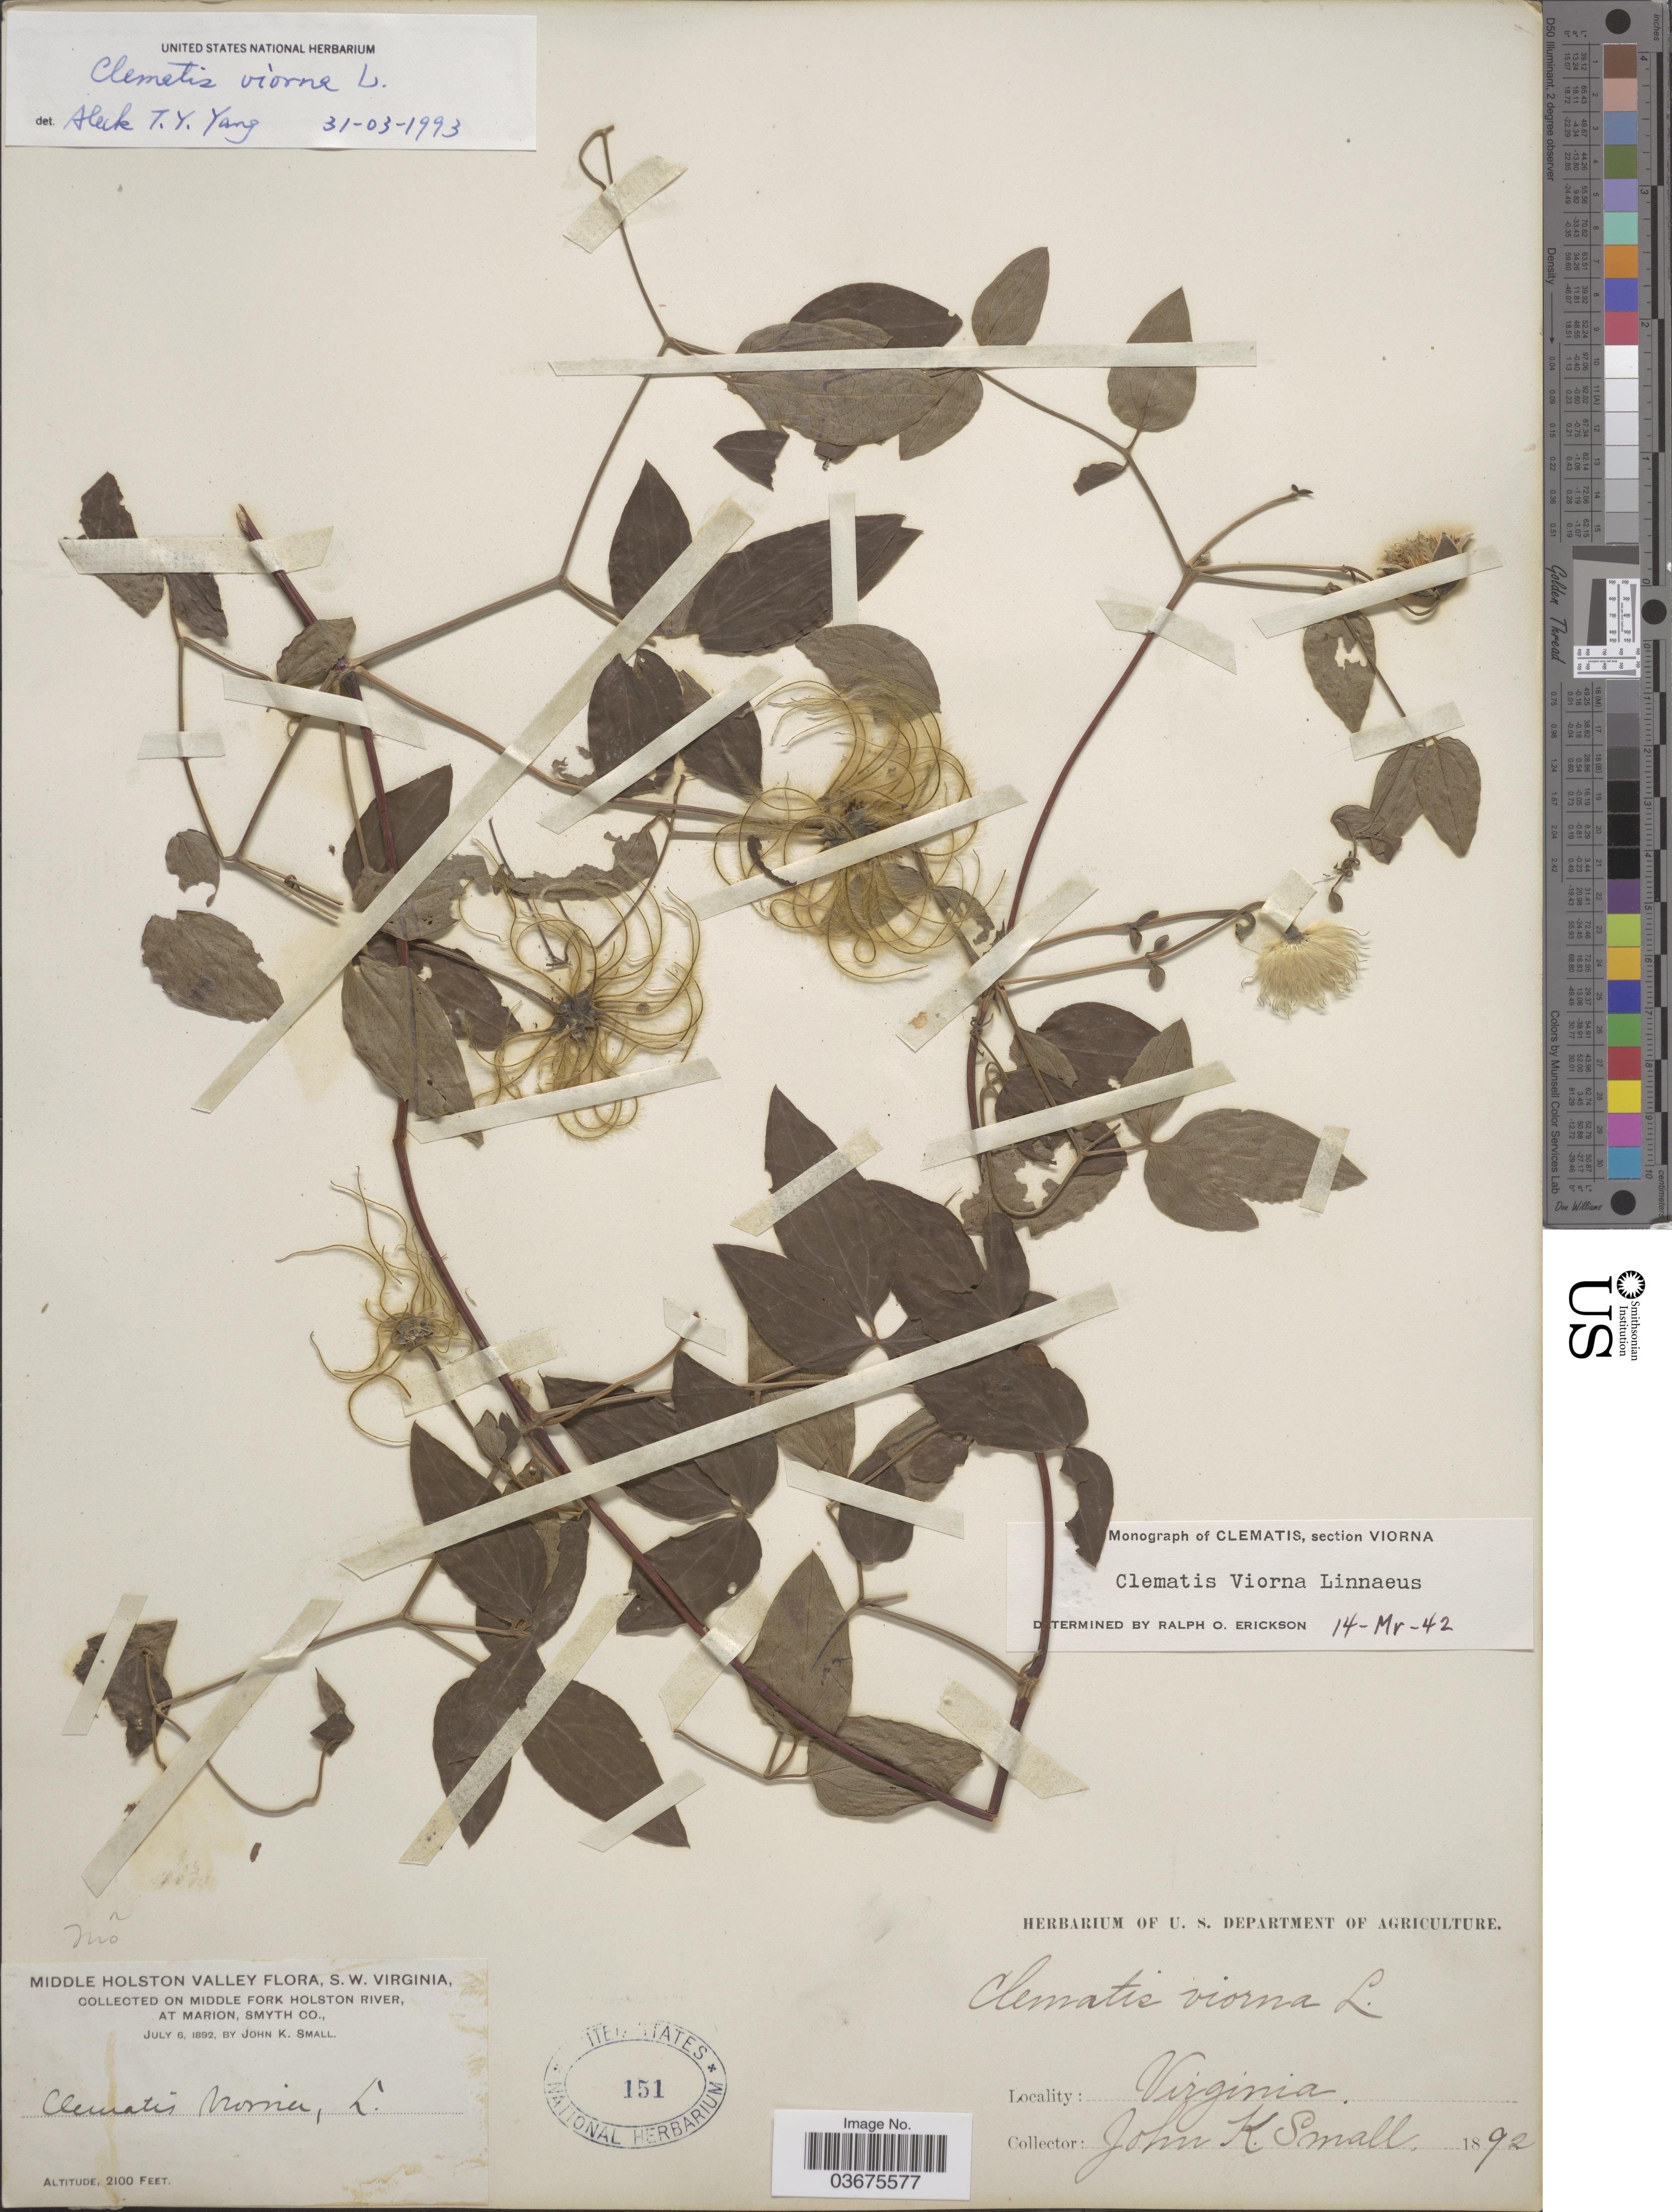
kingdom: Plantae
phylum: Tracheophyta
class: Magnoliopsida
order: Ranunculales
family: Ranunculaceae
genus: Clematis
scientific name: Clematis viorna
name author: L.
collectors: J. K. Small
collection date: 1892-07-06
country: United States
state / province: Virginia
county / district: Smyth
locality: Middle Holston Valley, S.W. Virginia. On Middle Fork Holston River, at Marion, Smyth Co.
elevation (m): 640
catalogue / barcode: US 151